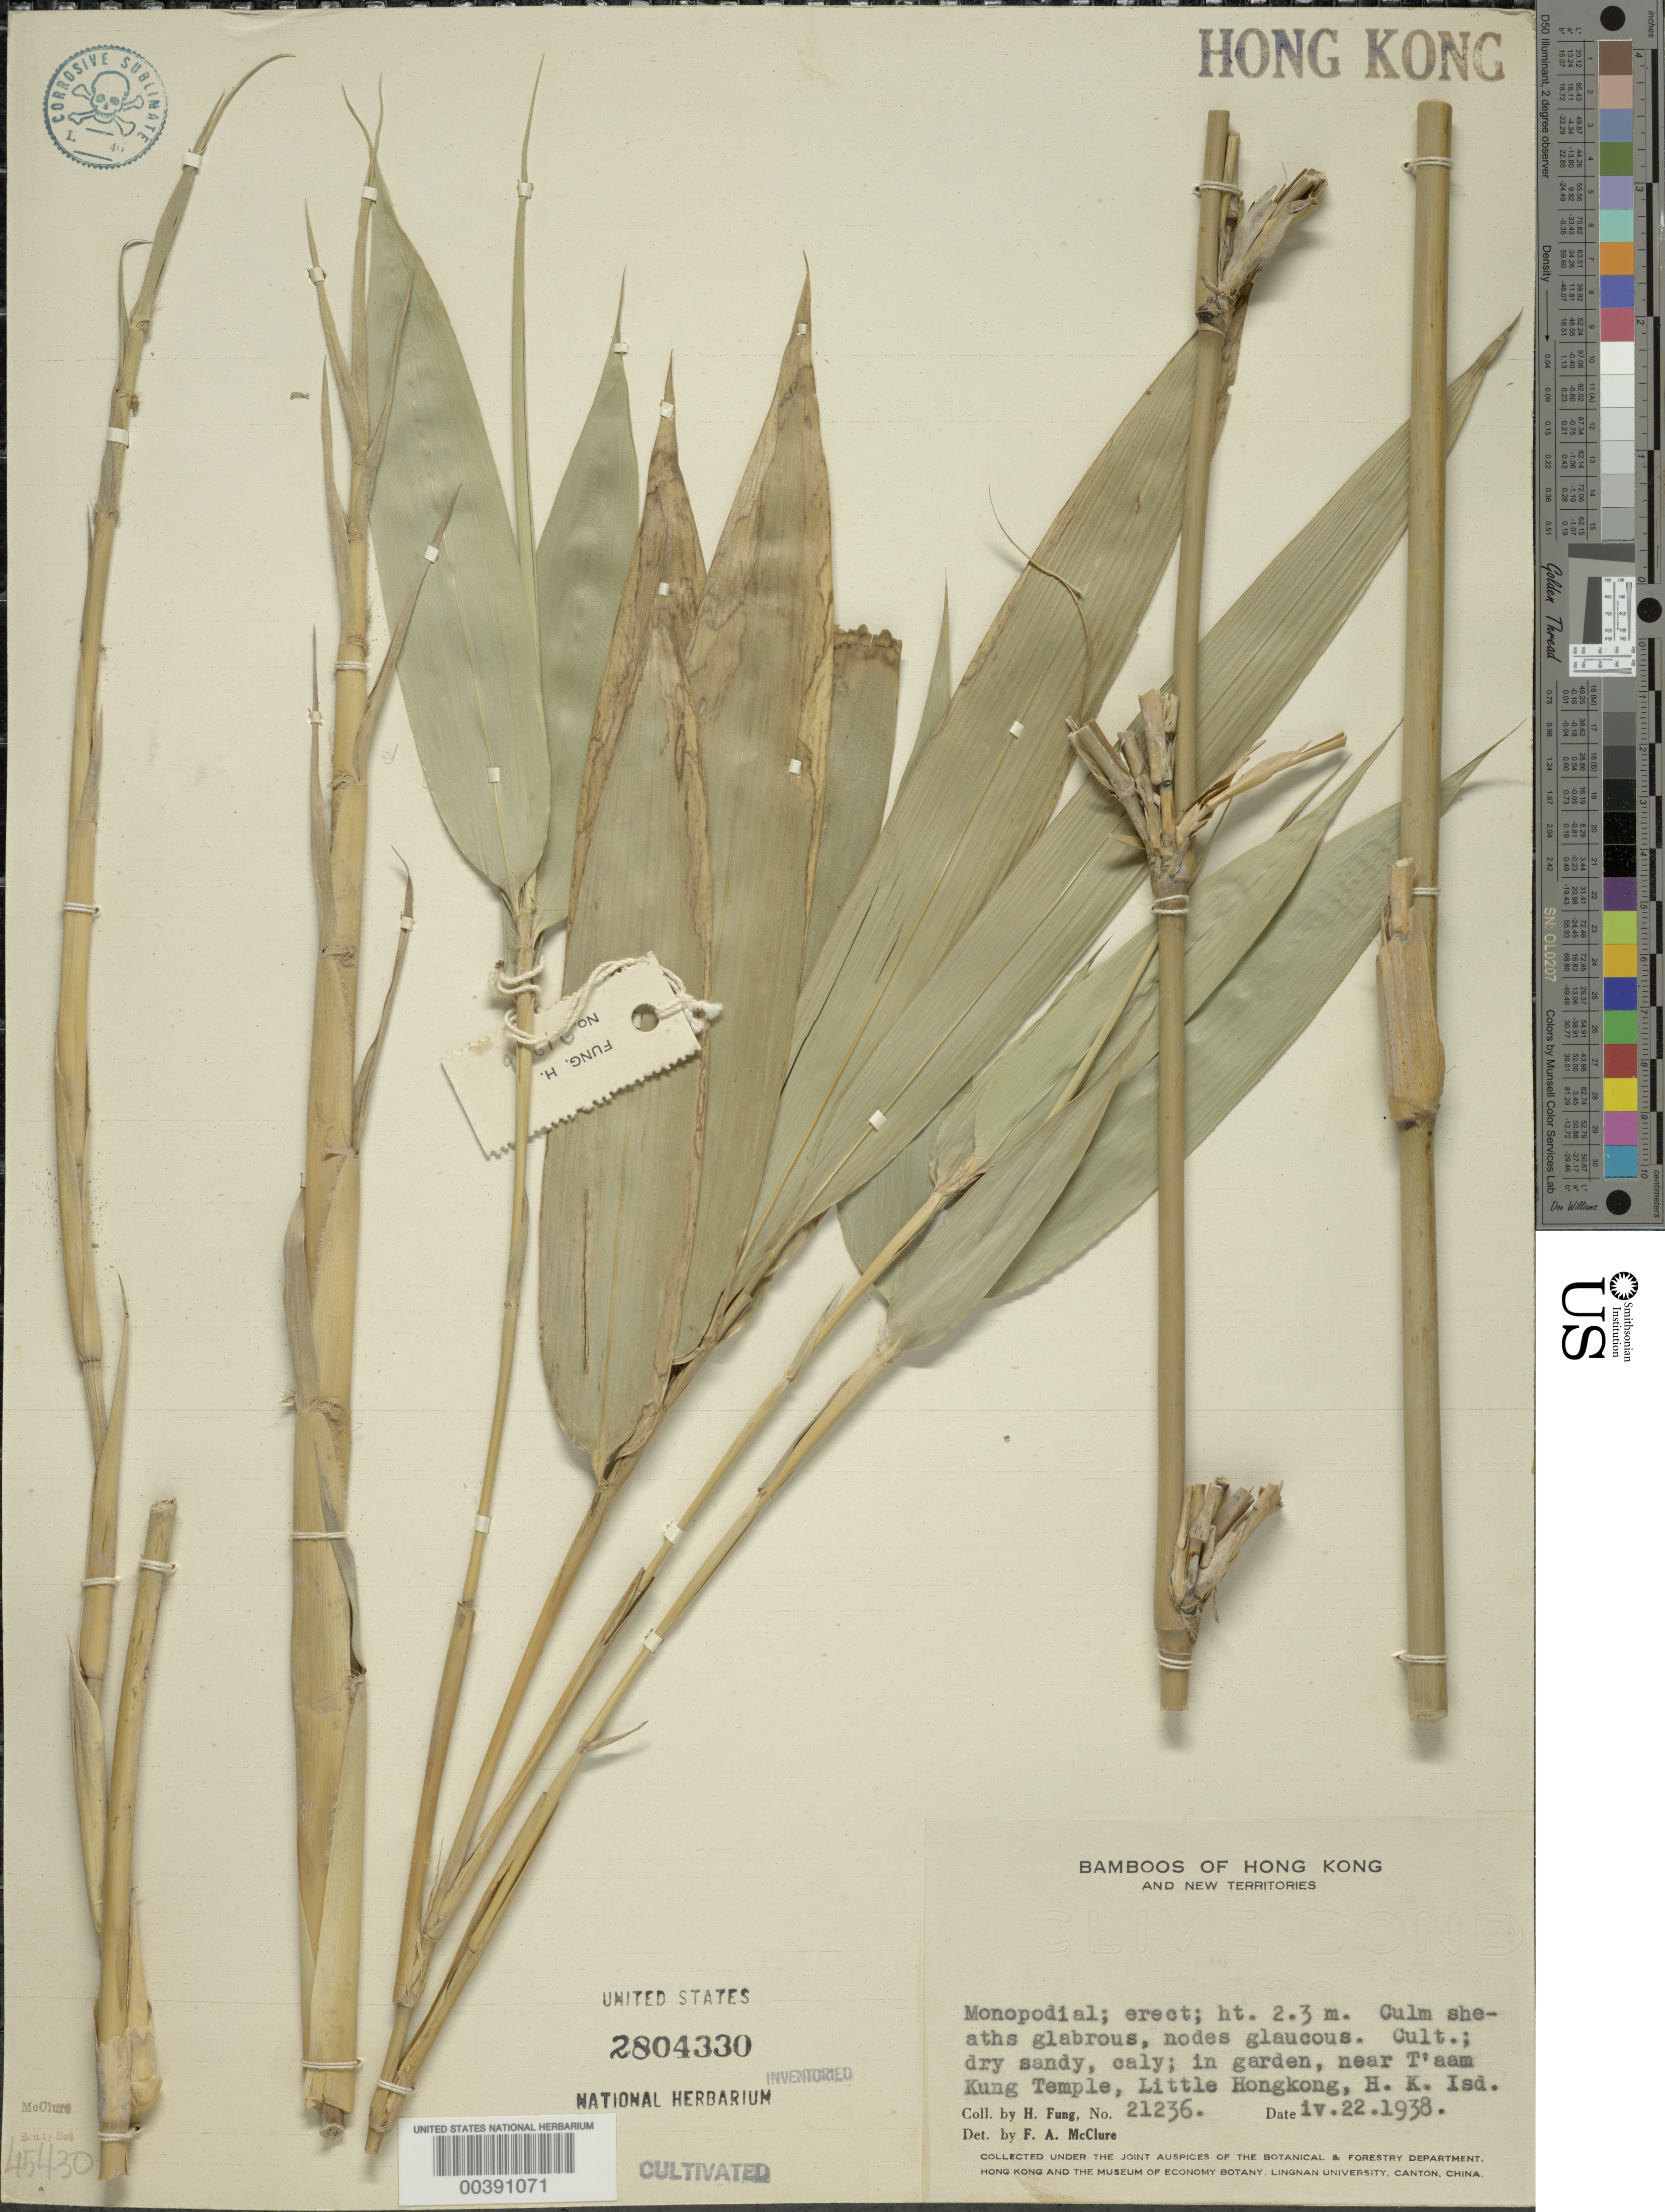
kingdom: Plantae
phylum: Tracheophyta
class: Liliopsida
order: Poales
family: Poaceae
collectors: H. L. Fung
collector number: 21236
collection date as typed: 22 Apr 1938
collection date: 1938-04-22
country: China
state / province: Hong Kong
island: Hong Kong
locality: Little hong kong, t'aam kung temple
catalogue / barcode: US 2804330